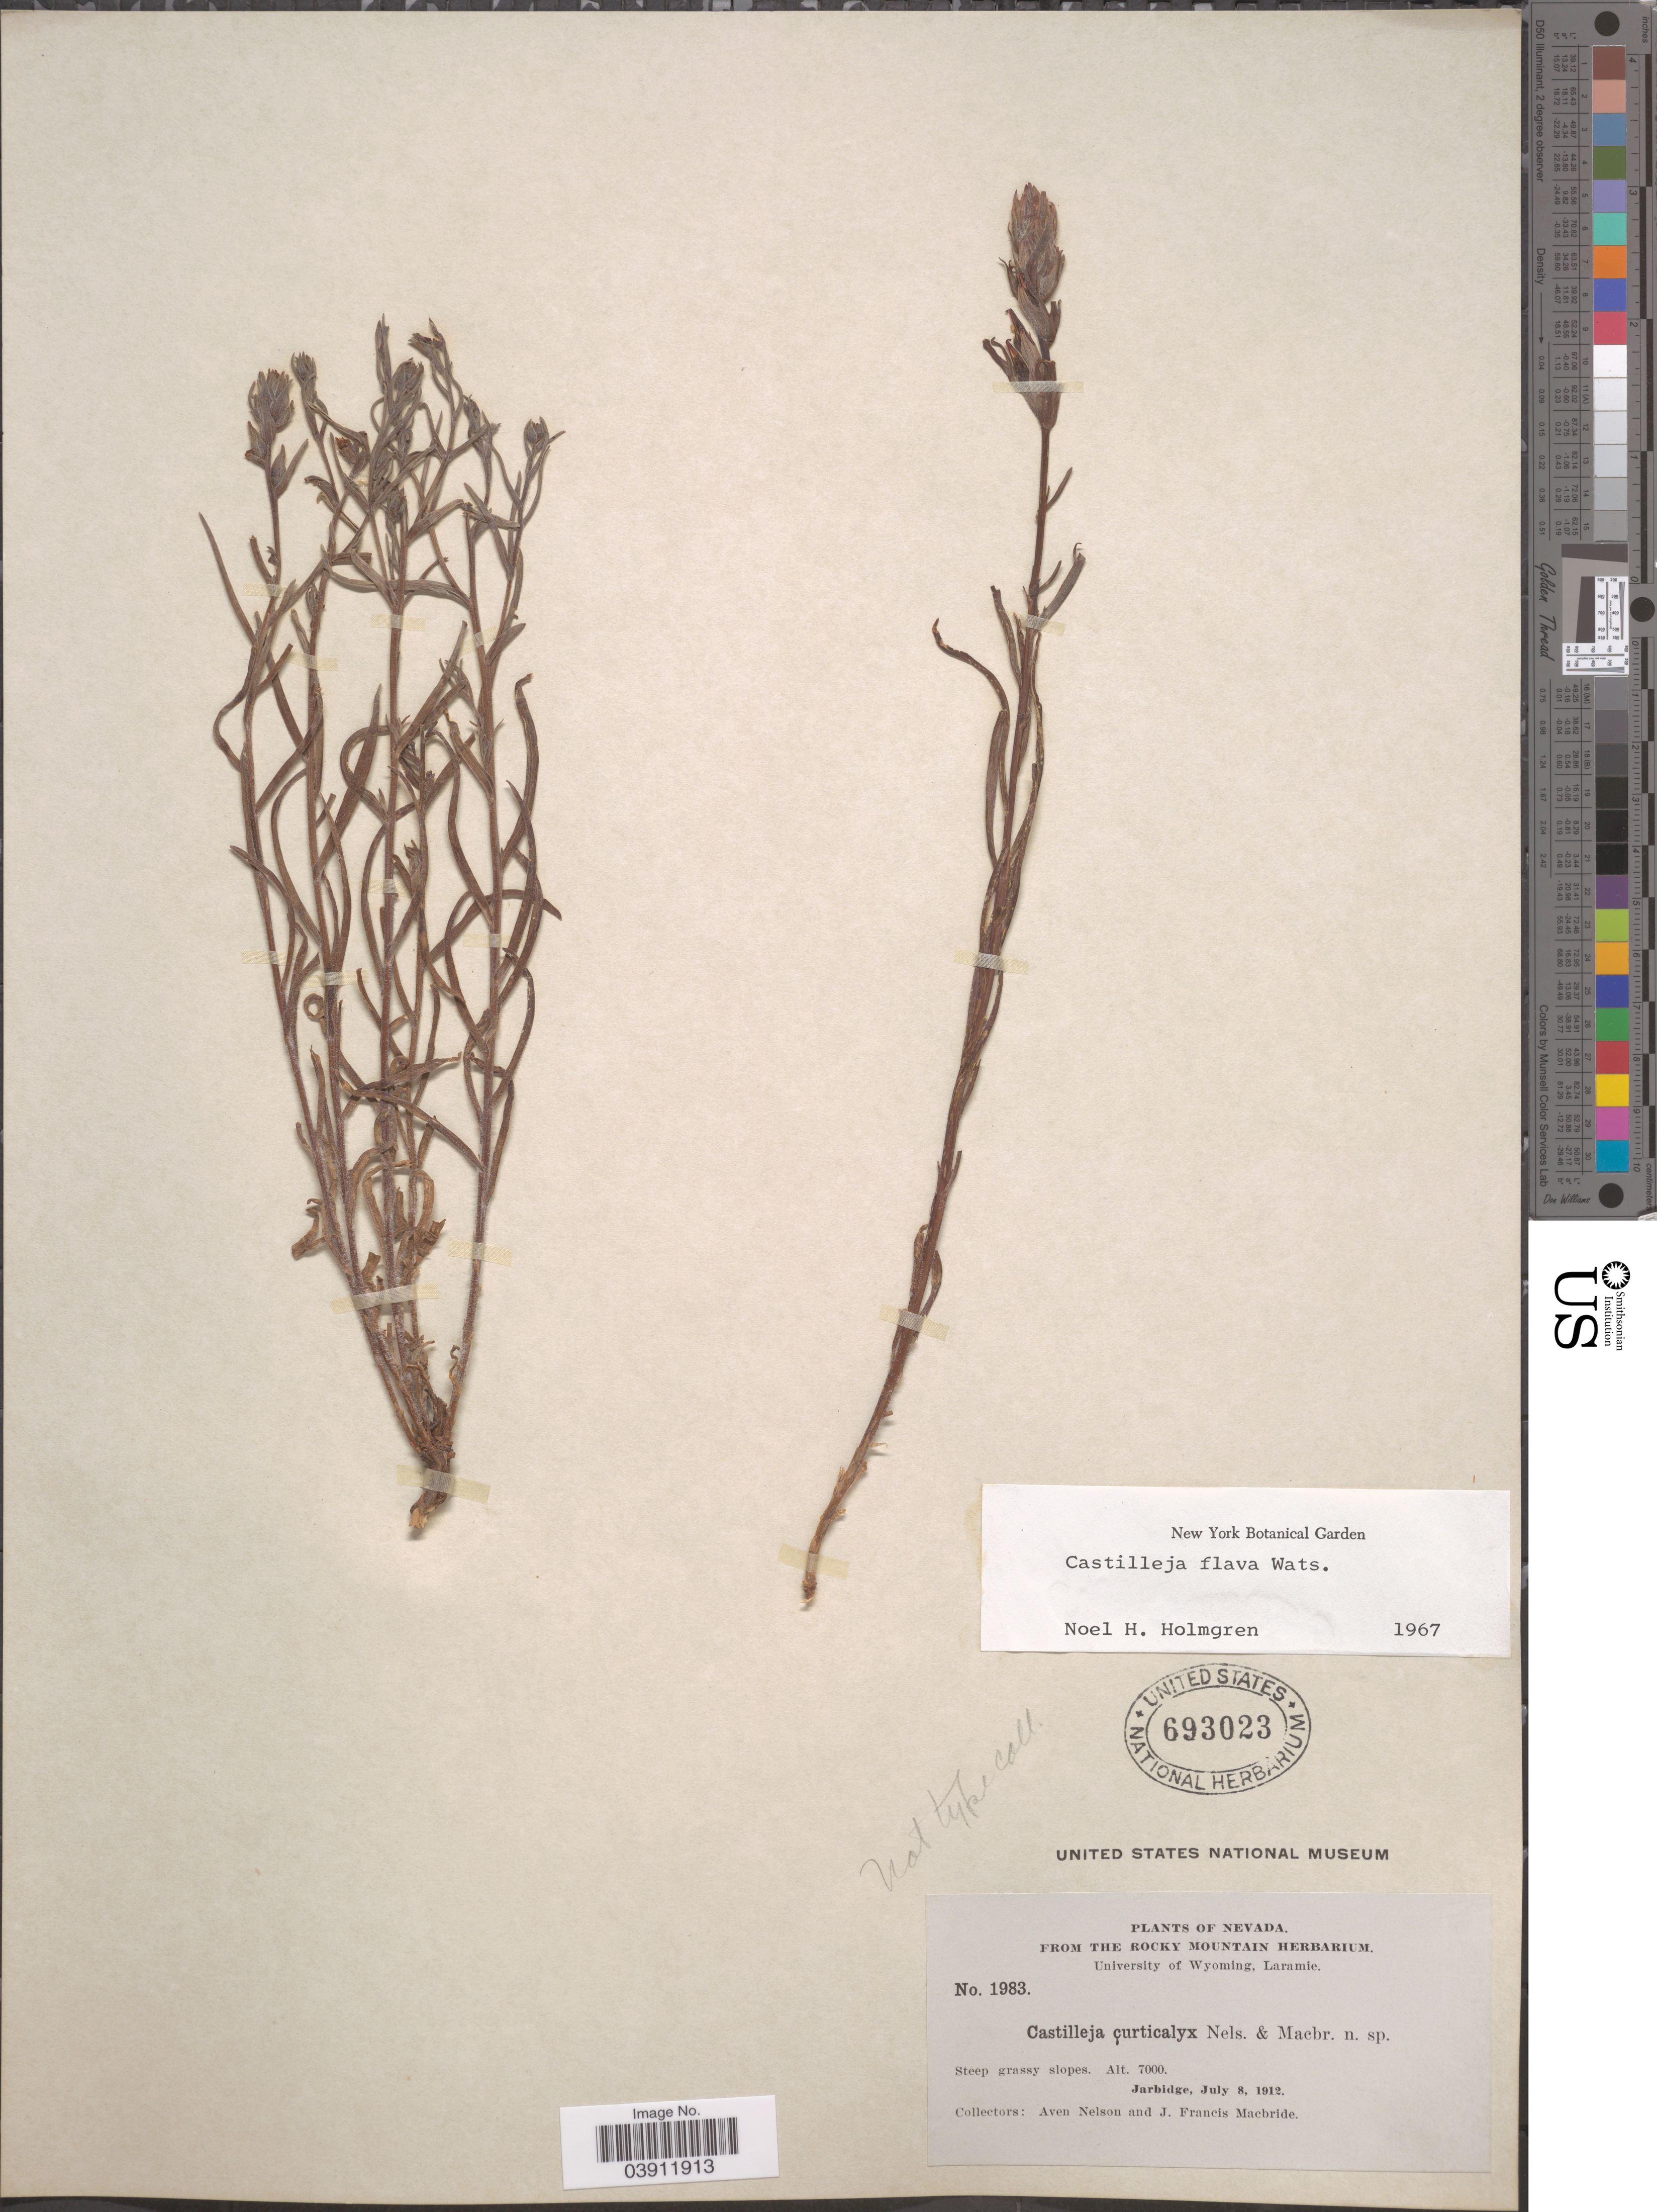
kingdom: Plantae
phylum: Tracheophyta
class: Magnoliopsida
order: Lamiales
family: Orobanchaceae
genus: Castilleja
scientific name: Castilleja flava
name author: S. Watson in C. King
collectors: A. Nelson & J. F. Macbride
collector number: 1983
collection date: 1912-07-08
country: United States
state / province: Nevada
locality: Jarbidge.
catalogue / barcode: US 693023